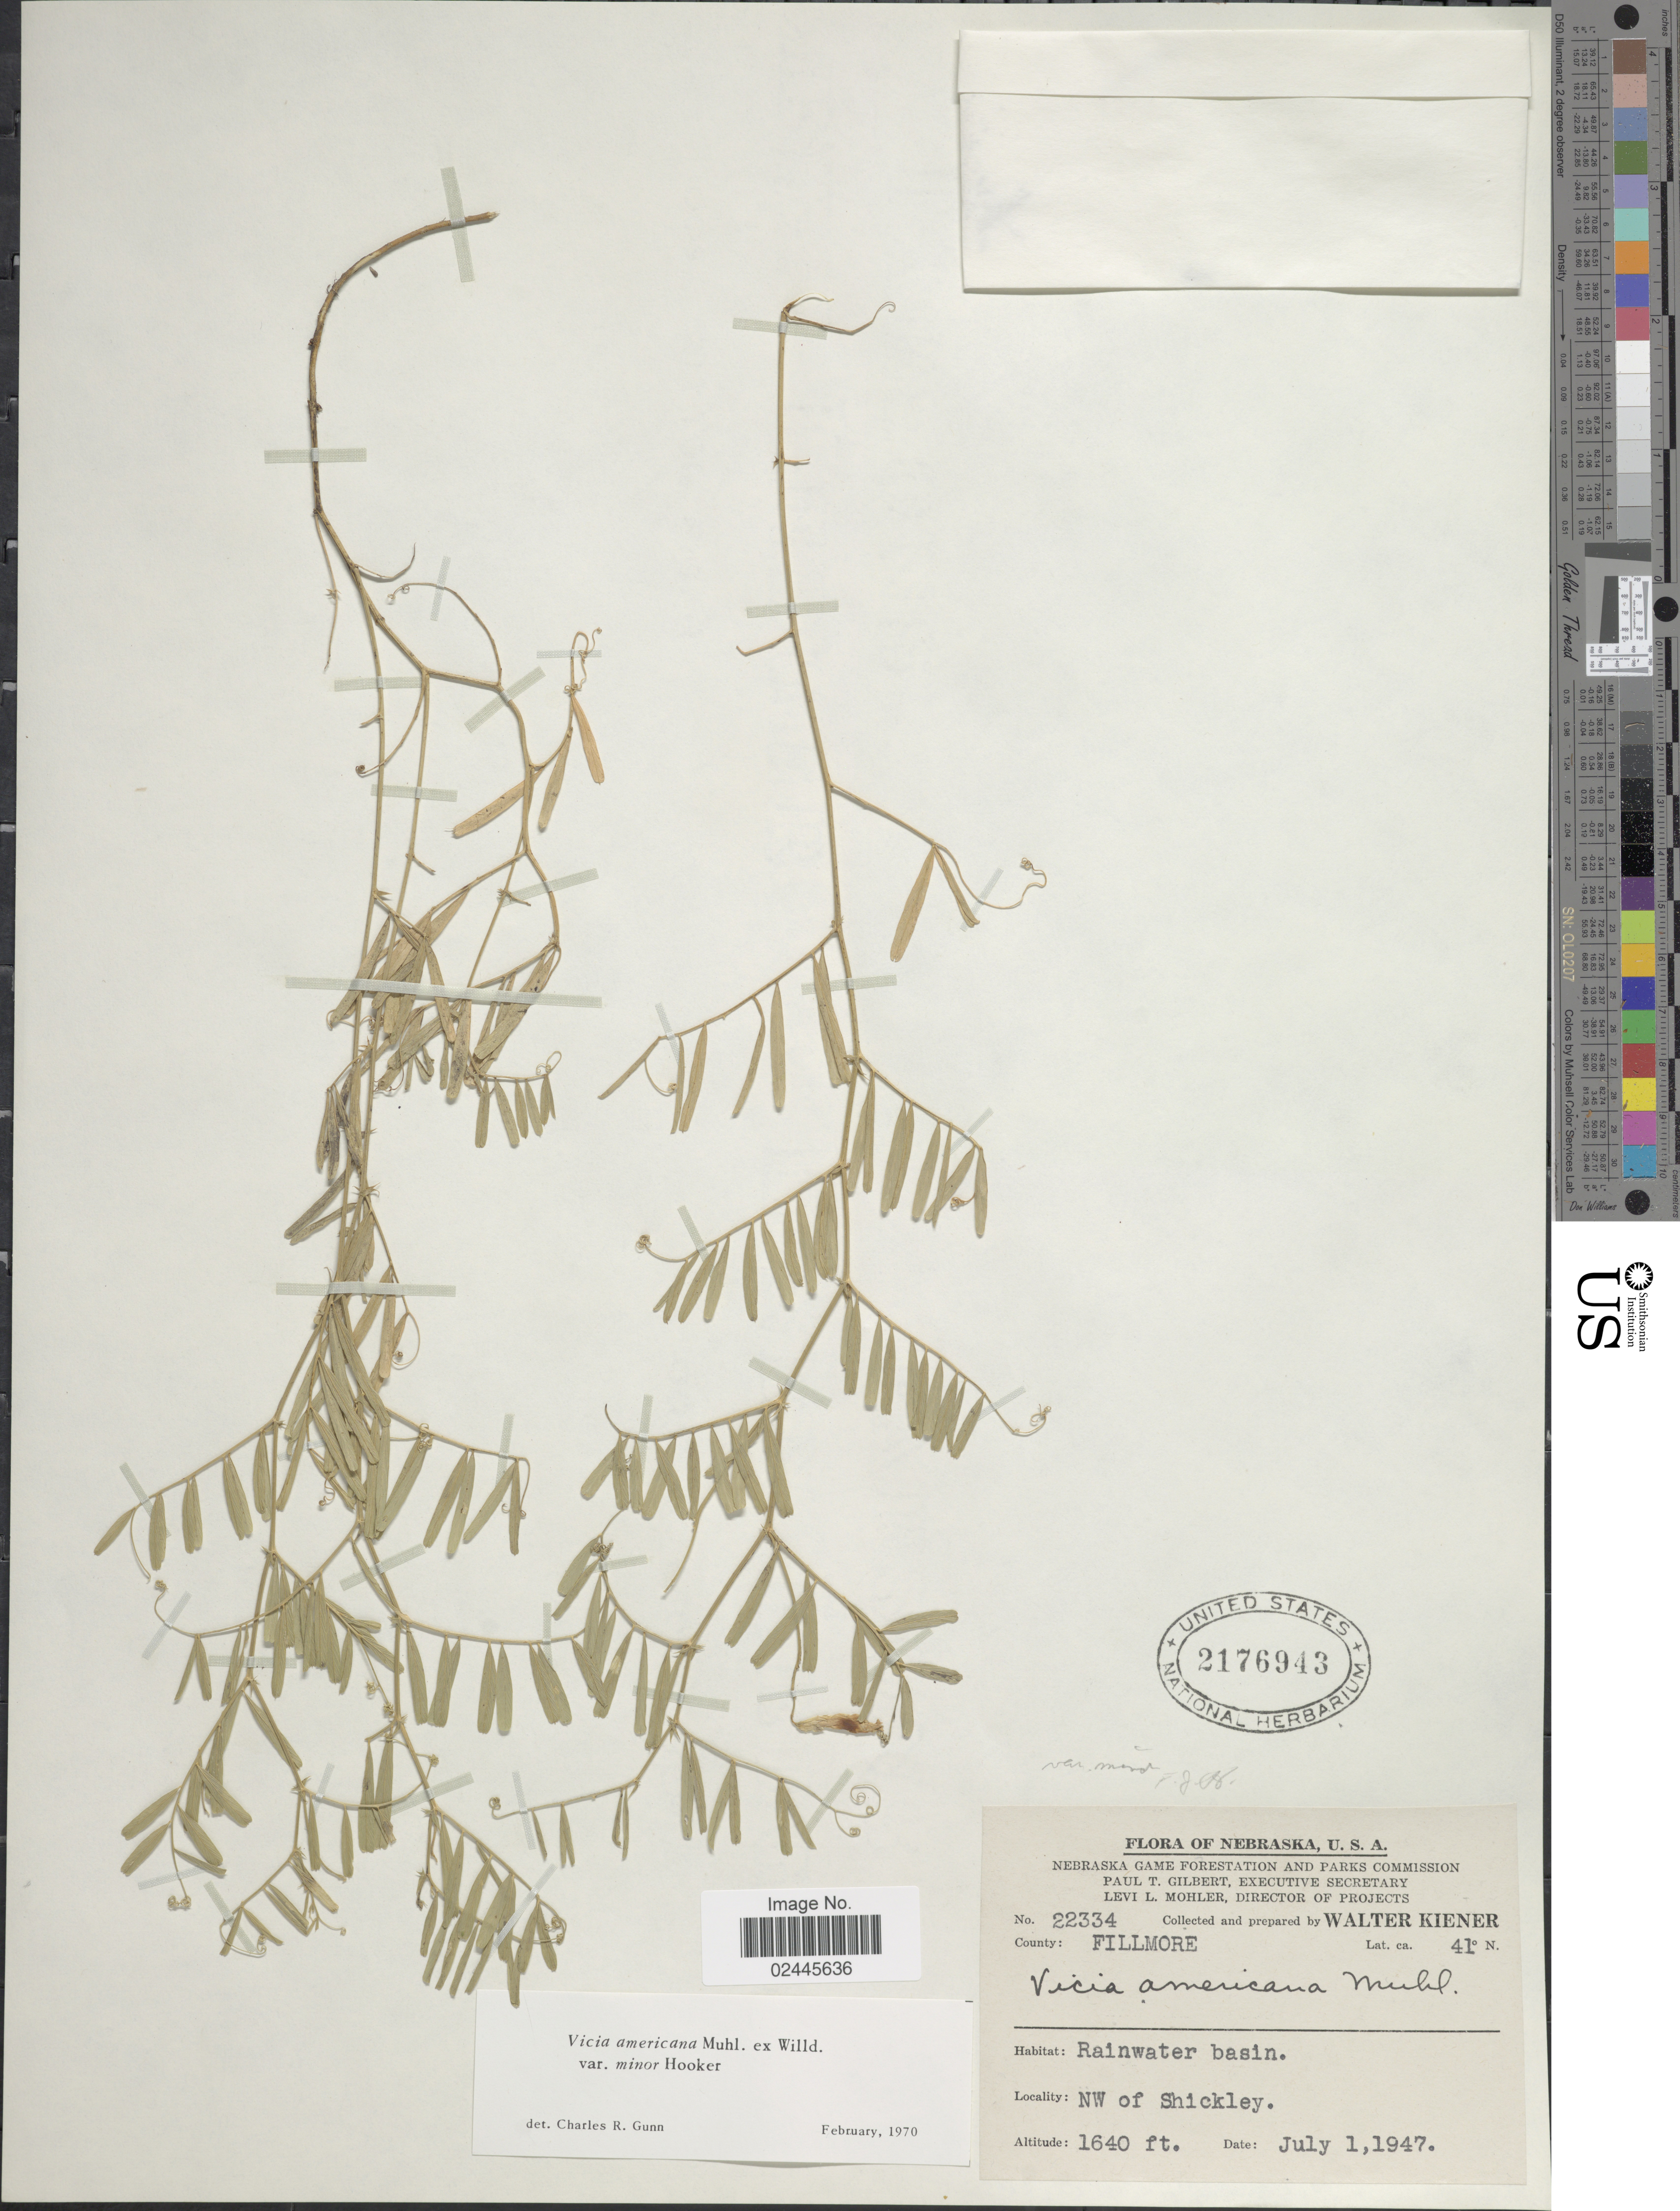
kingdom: Plantae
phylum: Tracheophyta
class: Magnoliopsida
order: Fabales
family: Fabaceae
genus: Vicia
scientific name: Vicia americana var. minor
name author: Hook.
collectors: W. Kiener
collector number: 22334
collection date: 1947-07-01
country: United States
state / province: Nebraska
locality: County: Fillmore, Rainwater basin, NW of Shickley.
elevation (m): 500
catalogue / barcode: US 2176943